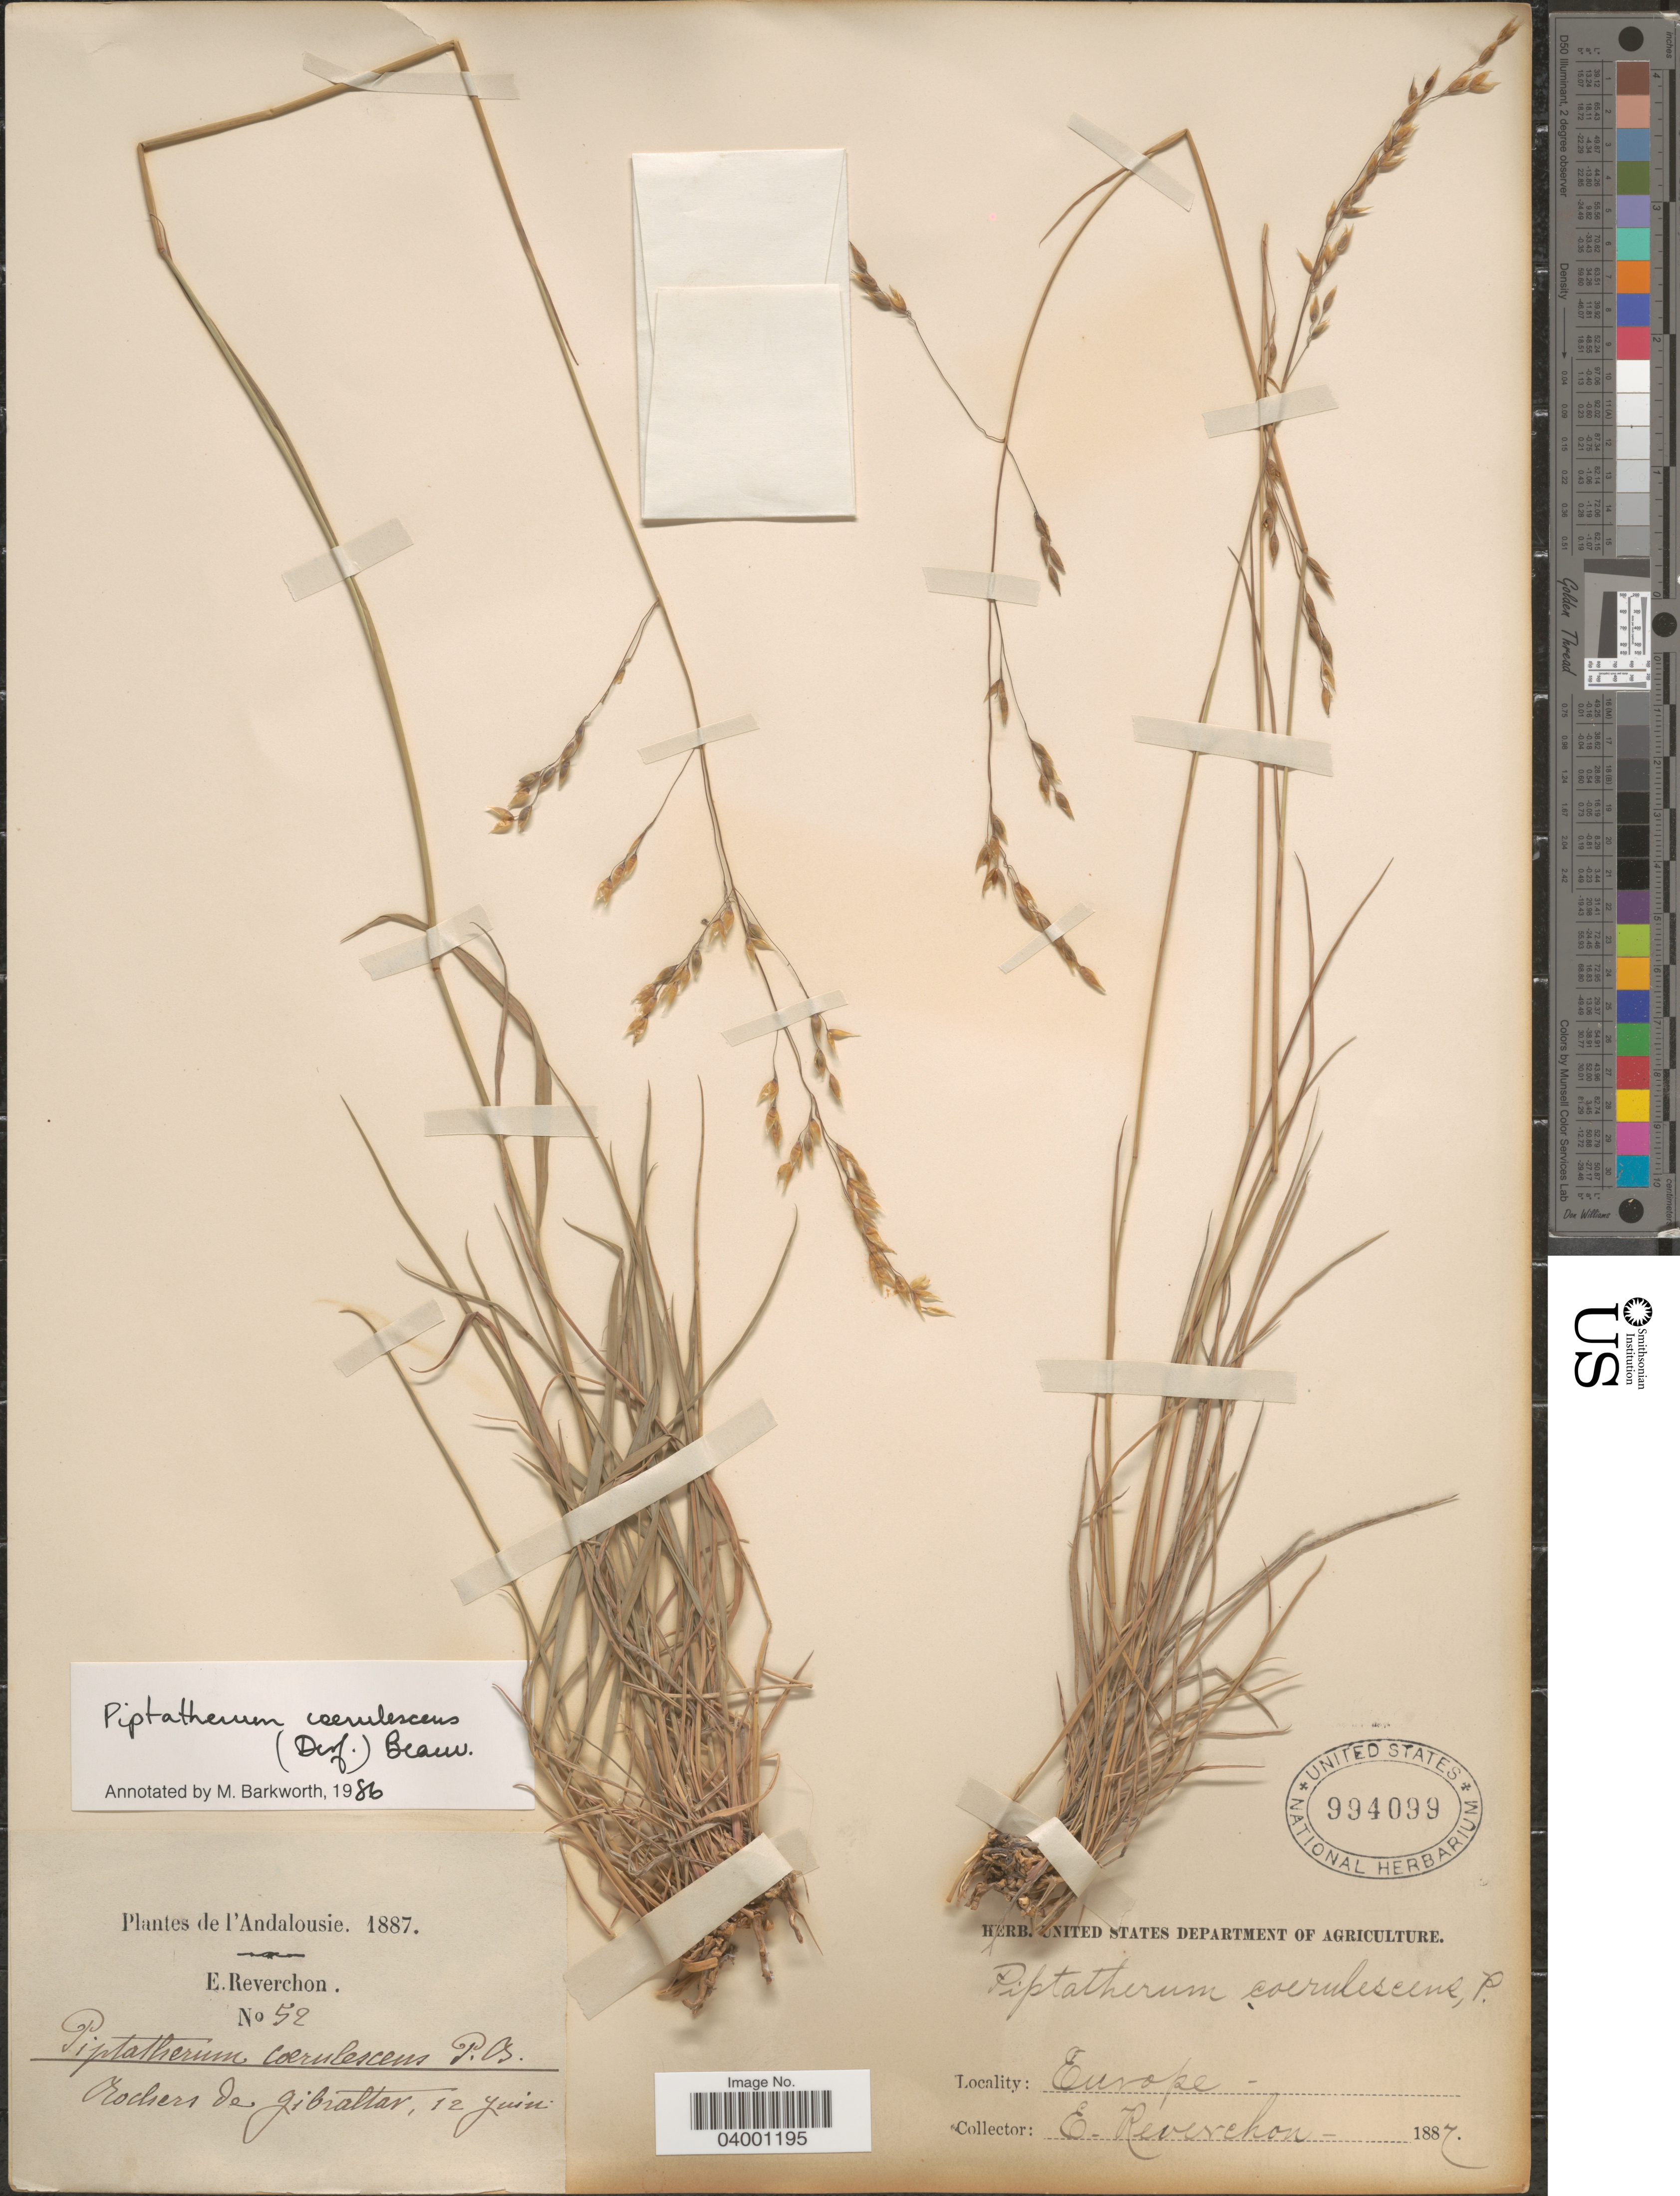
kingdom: Plantae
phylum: Tracheophyta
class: Liliopsida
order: Poales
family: Poaceae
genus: Piptatherum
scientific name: Piptatherum coerulescens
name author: (Desf.) P. Beauv.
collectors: E. Reverchon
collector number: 52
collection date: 1887-06-12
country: Spain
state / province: Andalucía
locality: L'Andalousie. Rochers de Gibraltar.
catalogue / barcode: US 994099